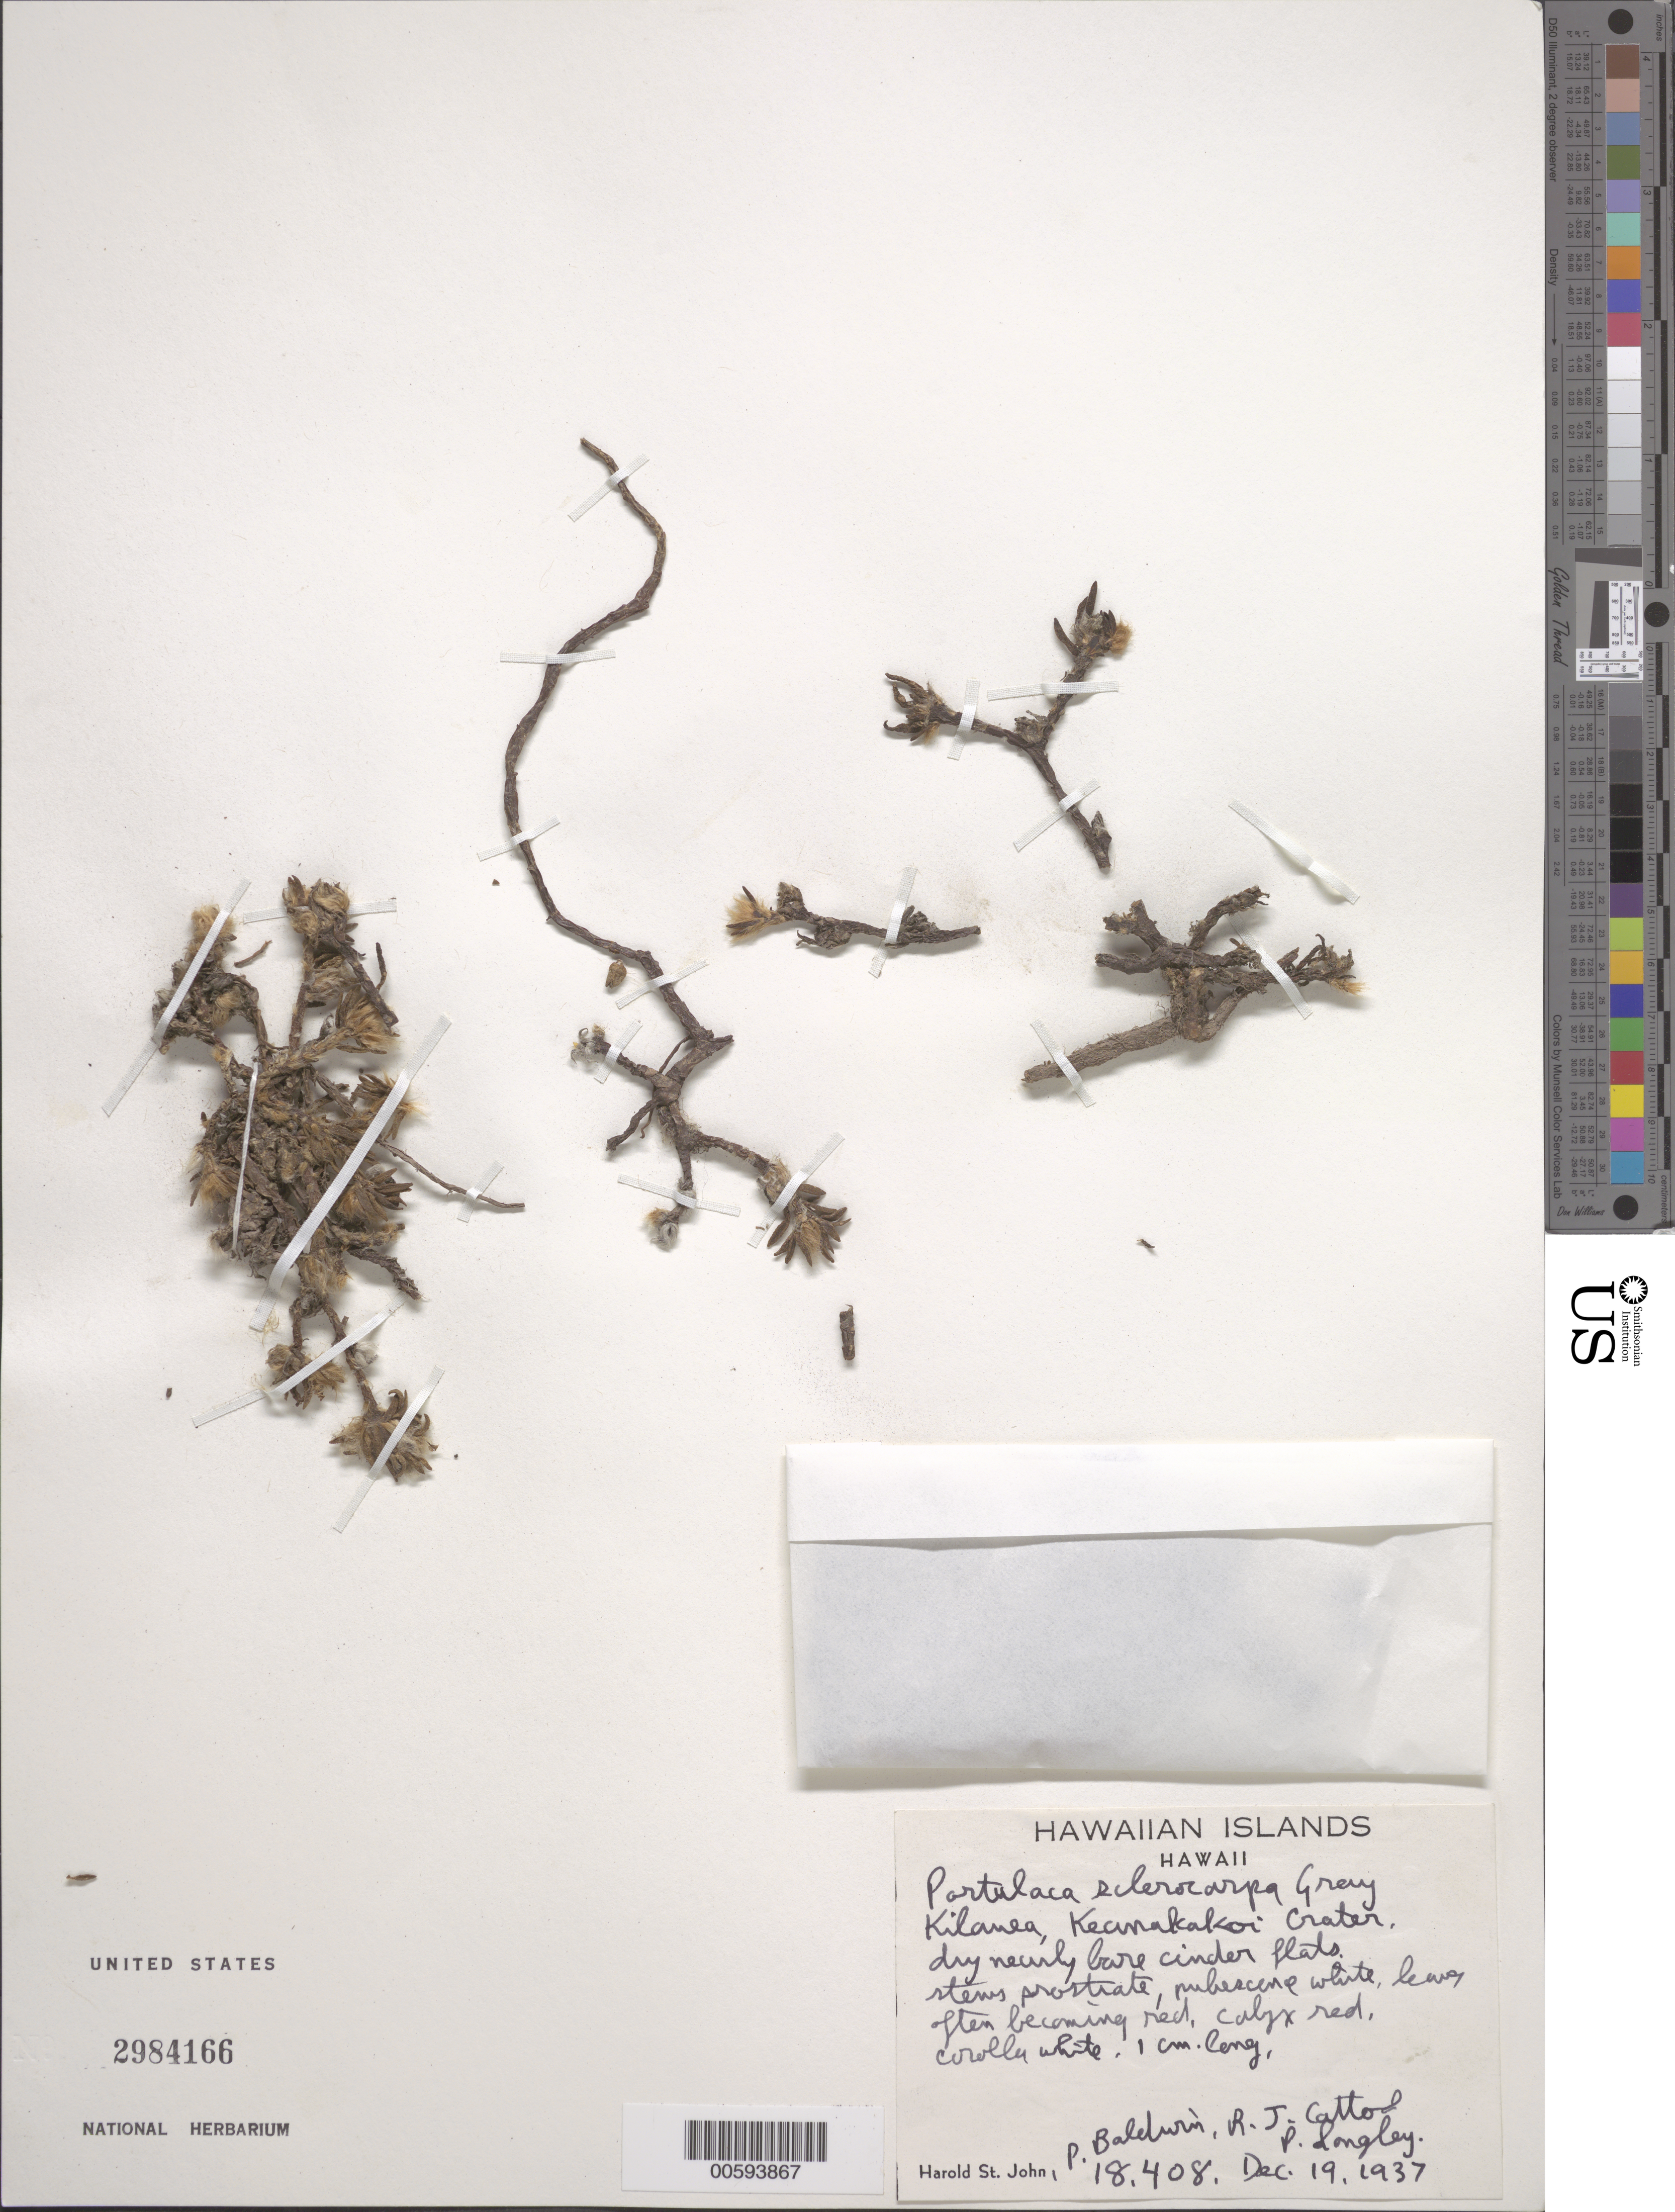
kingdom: Plantae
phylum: Tracheophyta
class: Magnoliopsida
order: Caryophyllales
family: Portulacaceae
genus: Portulaca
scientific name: Portulaca sclerocarpa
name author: A. Gray in Wilkes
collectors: H. St. John, R. Catto, P. Longley & -. Baldwin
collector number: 18408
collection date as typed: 19 Dec 1937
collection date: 1937-12-19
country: United States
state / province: Hawaii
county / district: Hawaii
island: Hawaii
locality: Kilanea, Keamakakoi Crater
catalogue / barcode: US 2984166